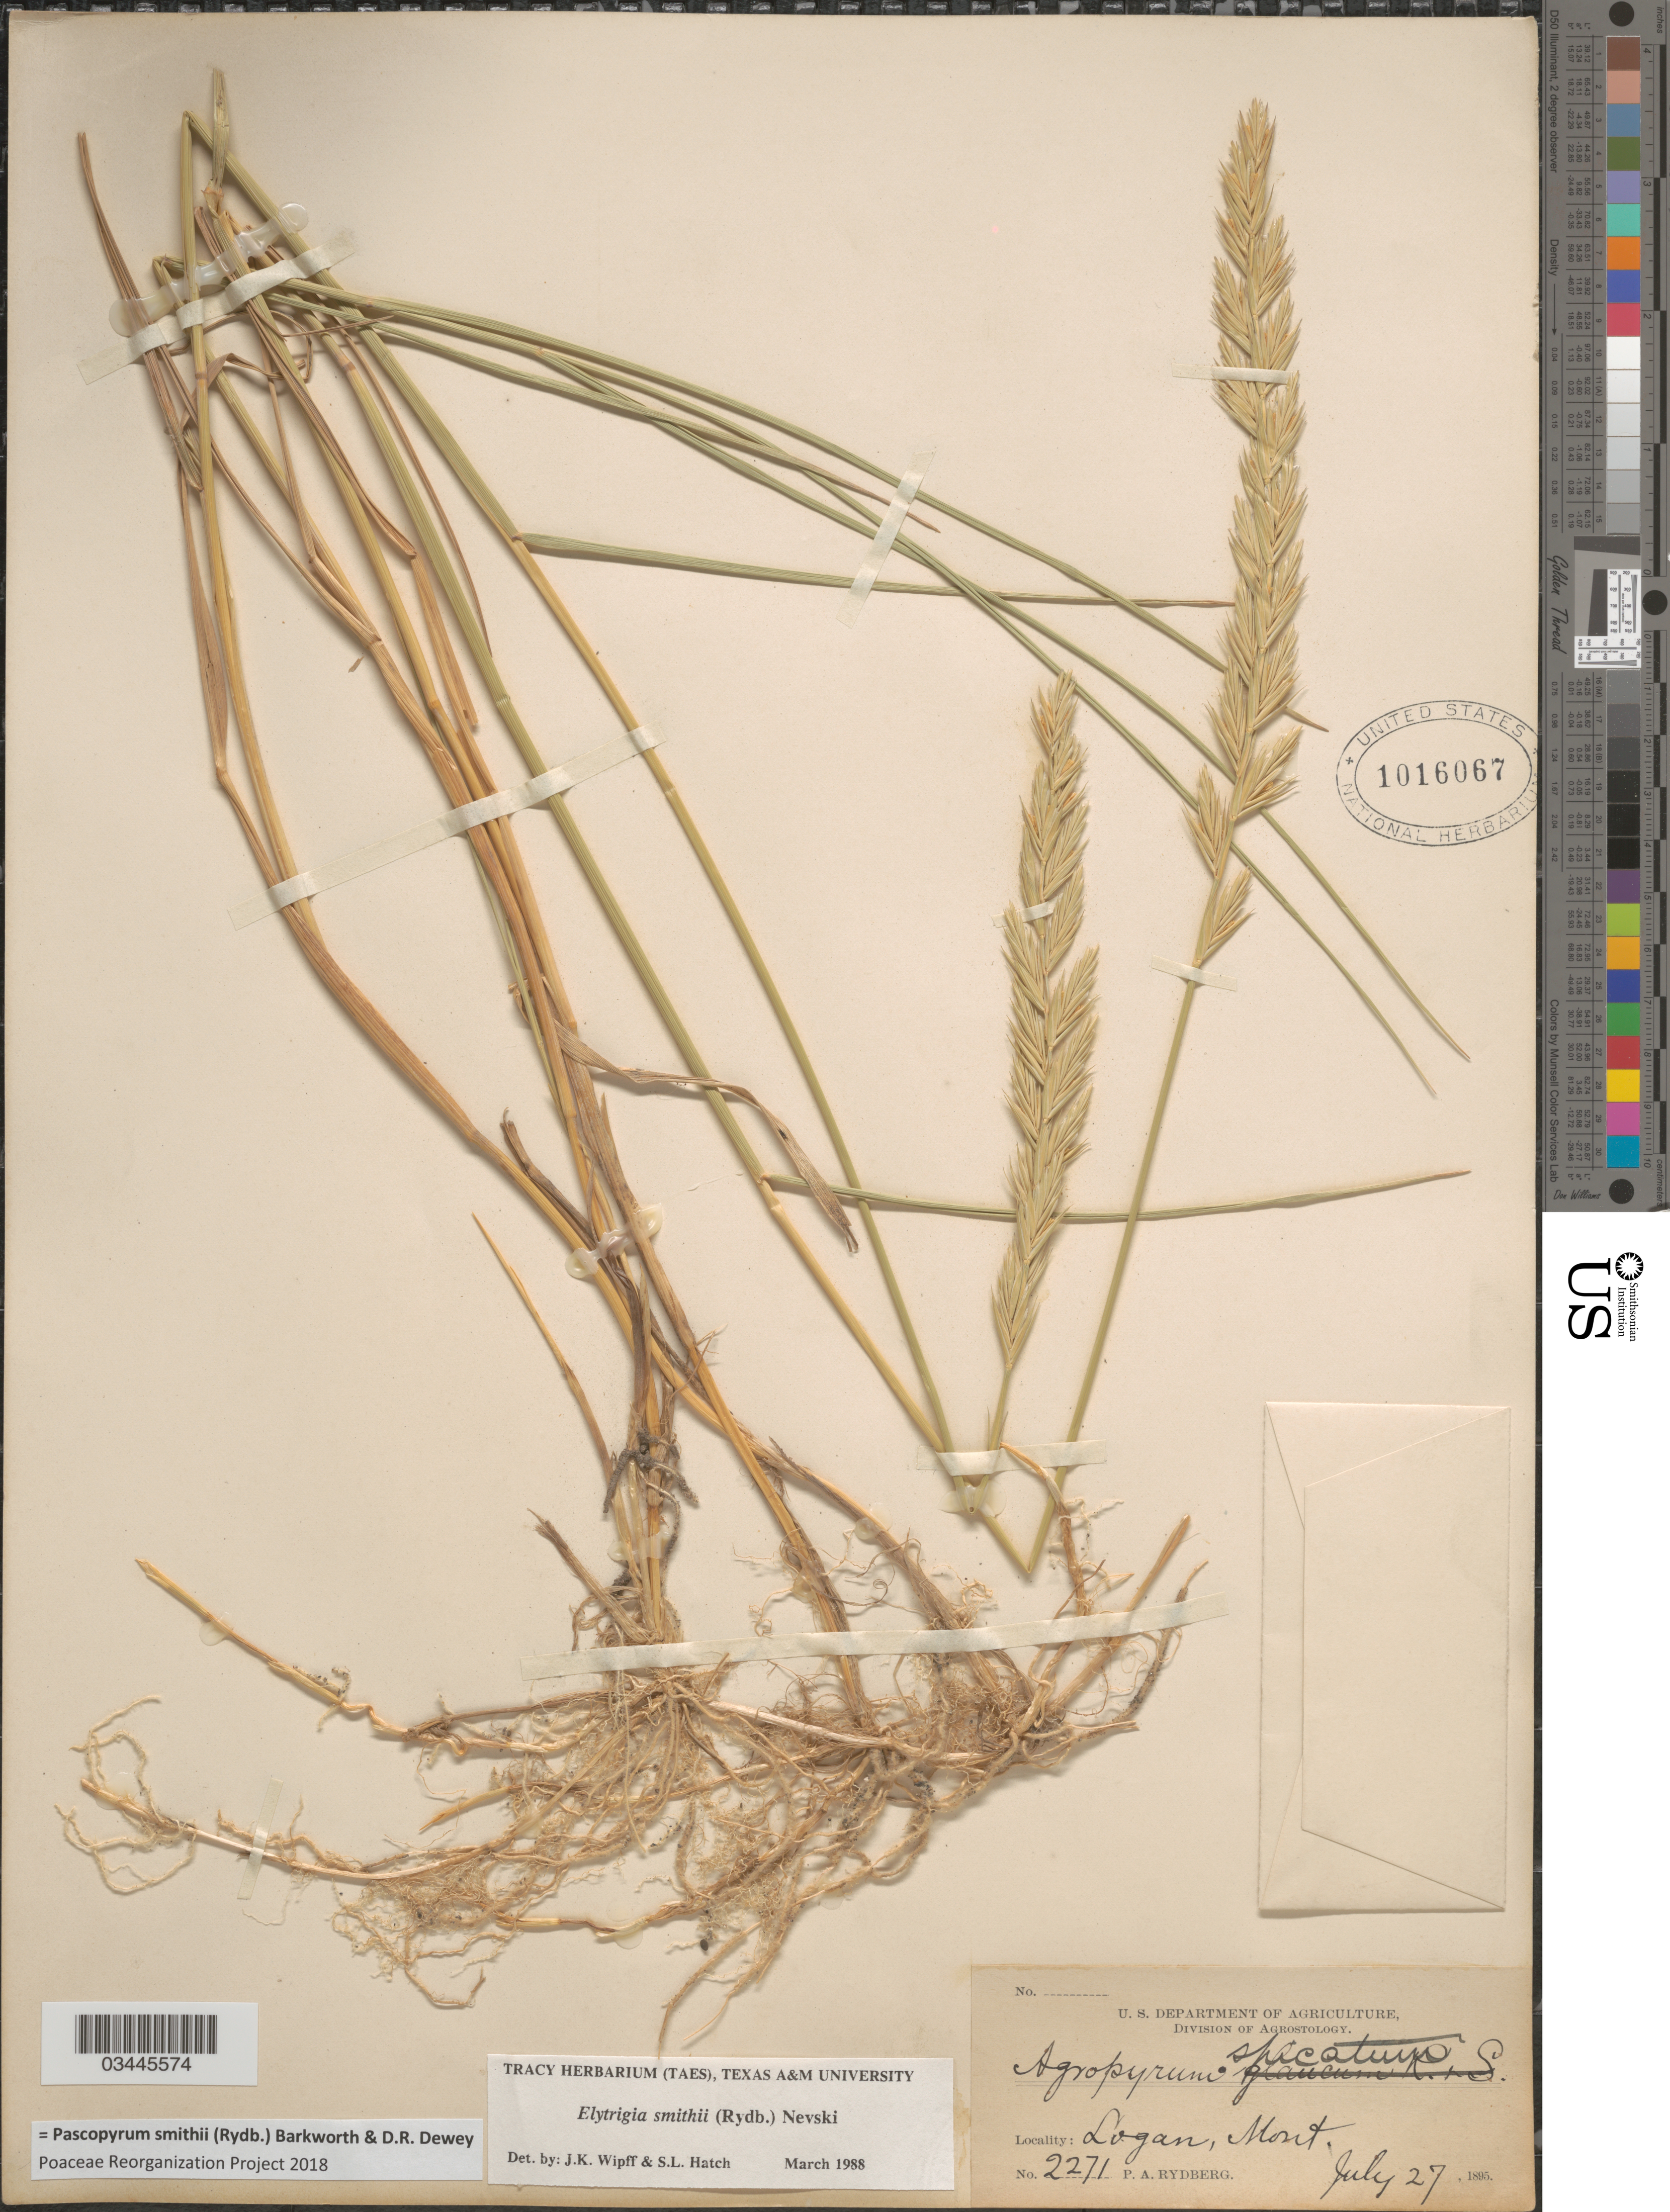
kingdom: Plantae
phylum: Tracheophyta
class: Liliopsida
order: Poales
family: Poaceae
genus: Pascopyrum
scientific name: Pascopyrum smithii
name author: (Rydb.) Barkworth & Dewey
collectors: P. A. Rydberg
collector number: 2271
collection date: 1895-07-27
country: United States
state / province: Montana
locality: Logan.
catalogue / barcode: US 1016067